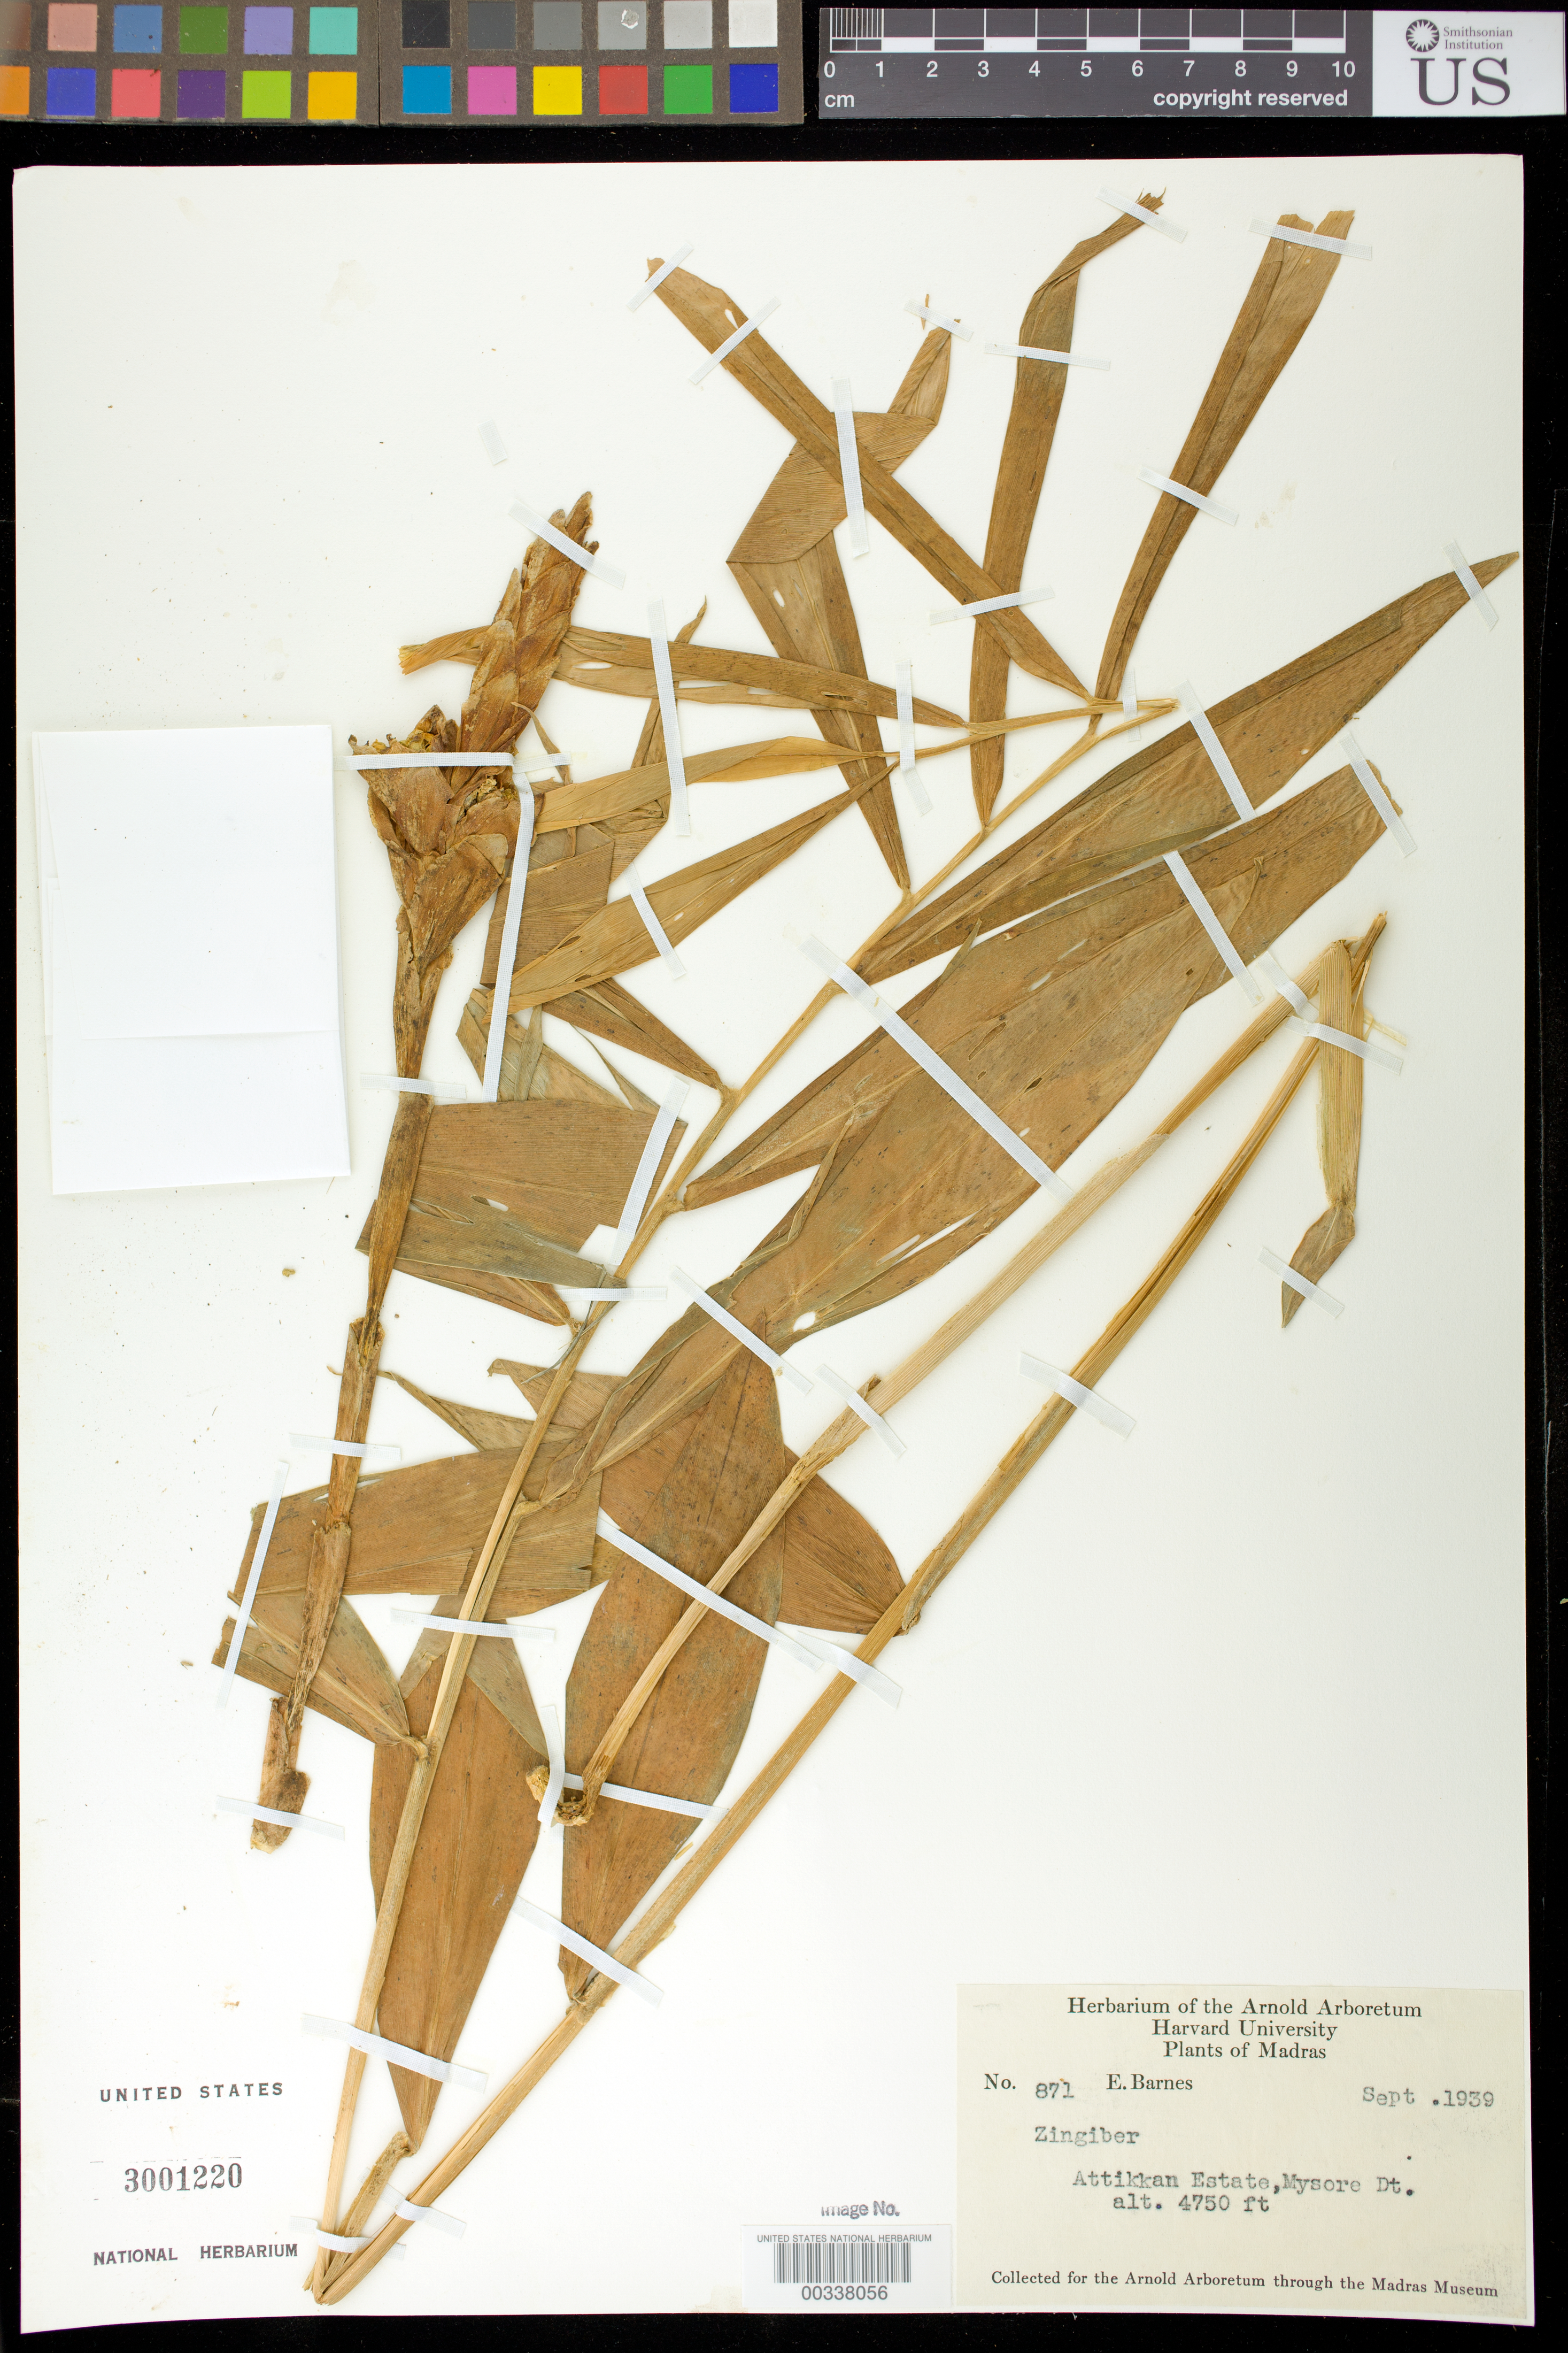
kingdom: Plantae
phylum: Tracheophyta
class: Liliopsida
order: Zingiberales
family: Zingiberaceae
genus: Zingiber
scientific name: Zingiber sp.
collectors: E. Barnes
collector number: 871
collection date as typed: Sep 1939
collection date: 1939-09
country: India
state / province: Karnataka / Tamil Nadu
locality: Plants of madras, attikkan estate, mysore dt.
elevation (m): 1448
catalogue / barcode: US 3001220